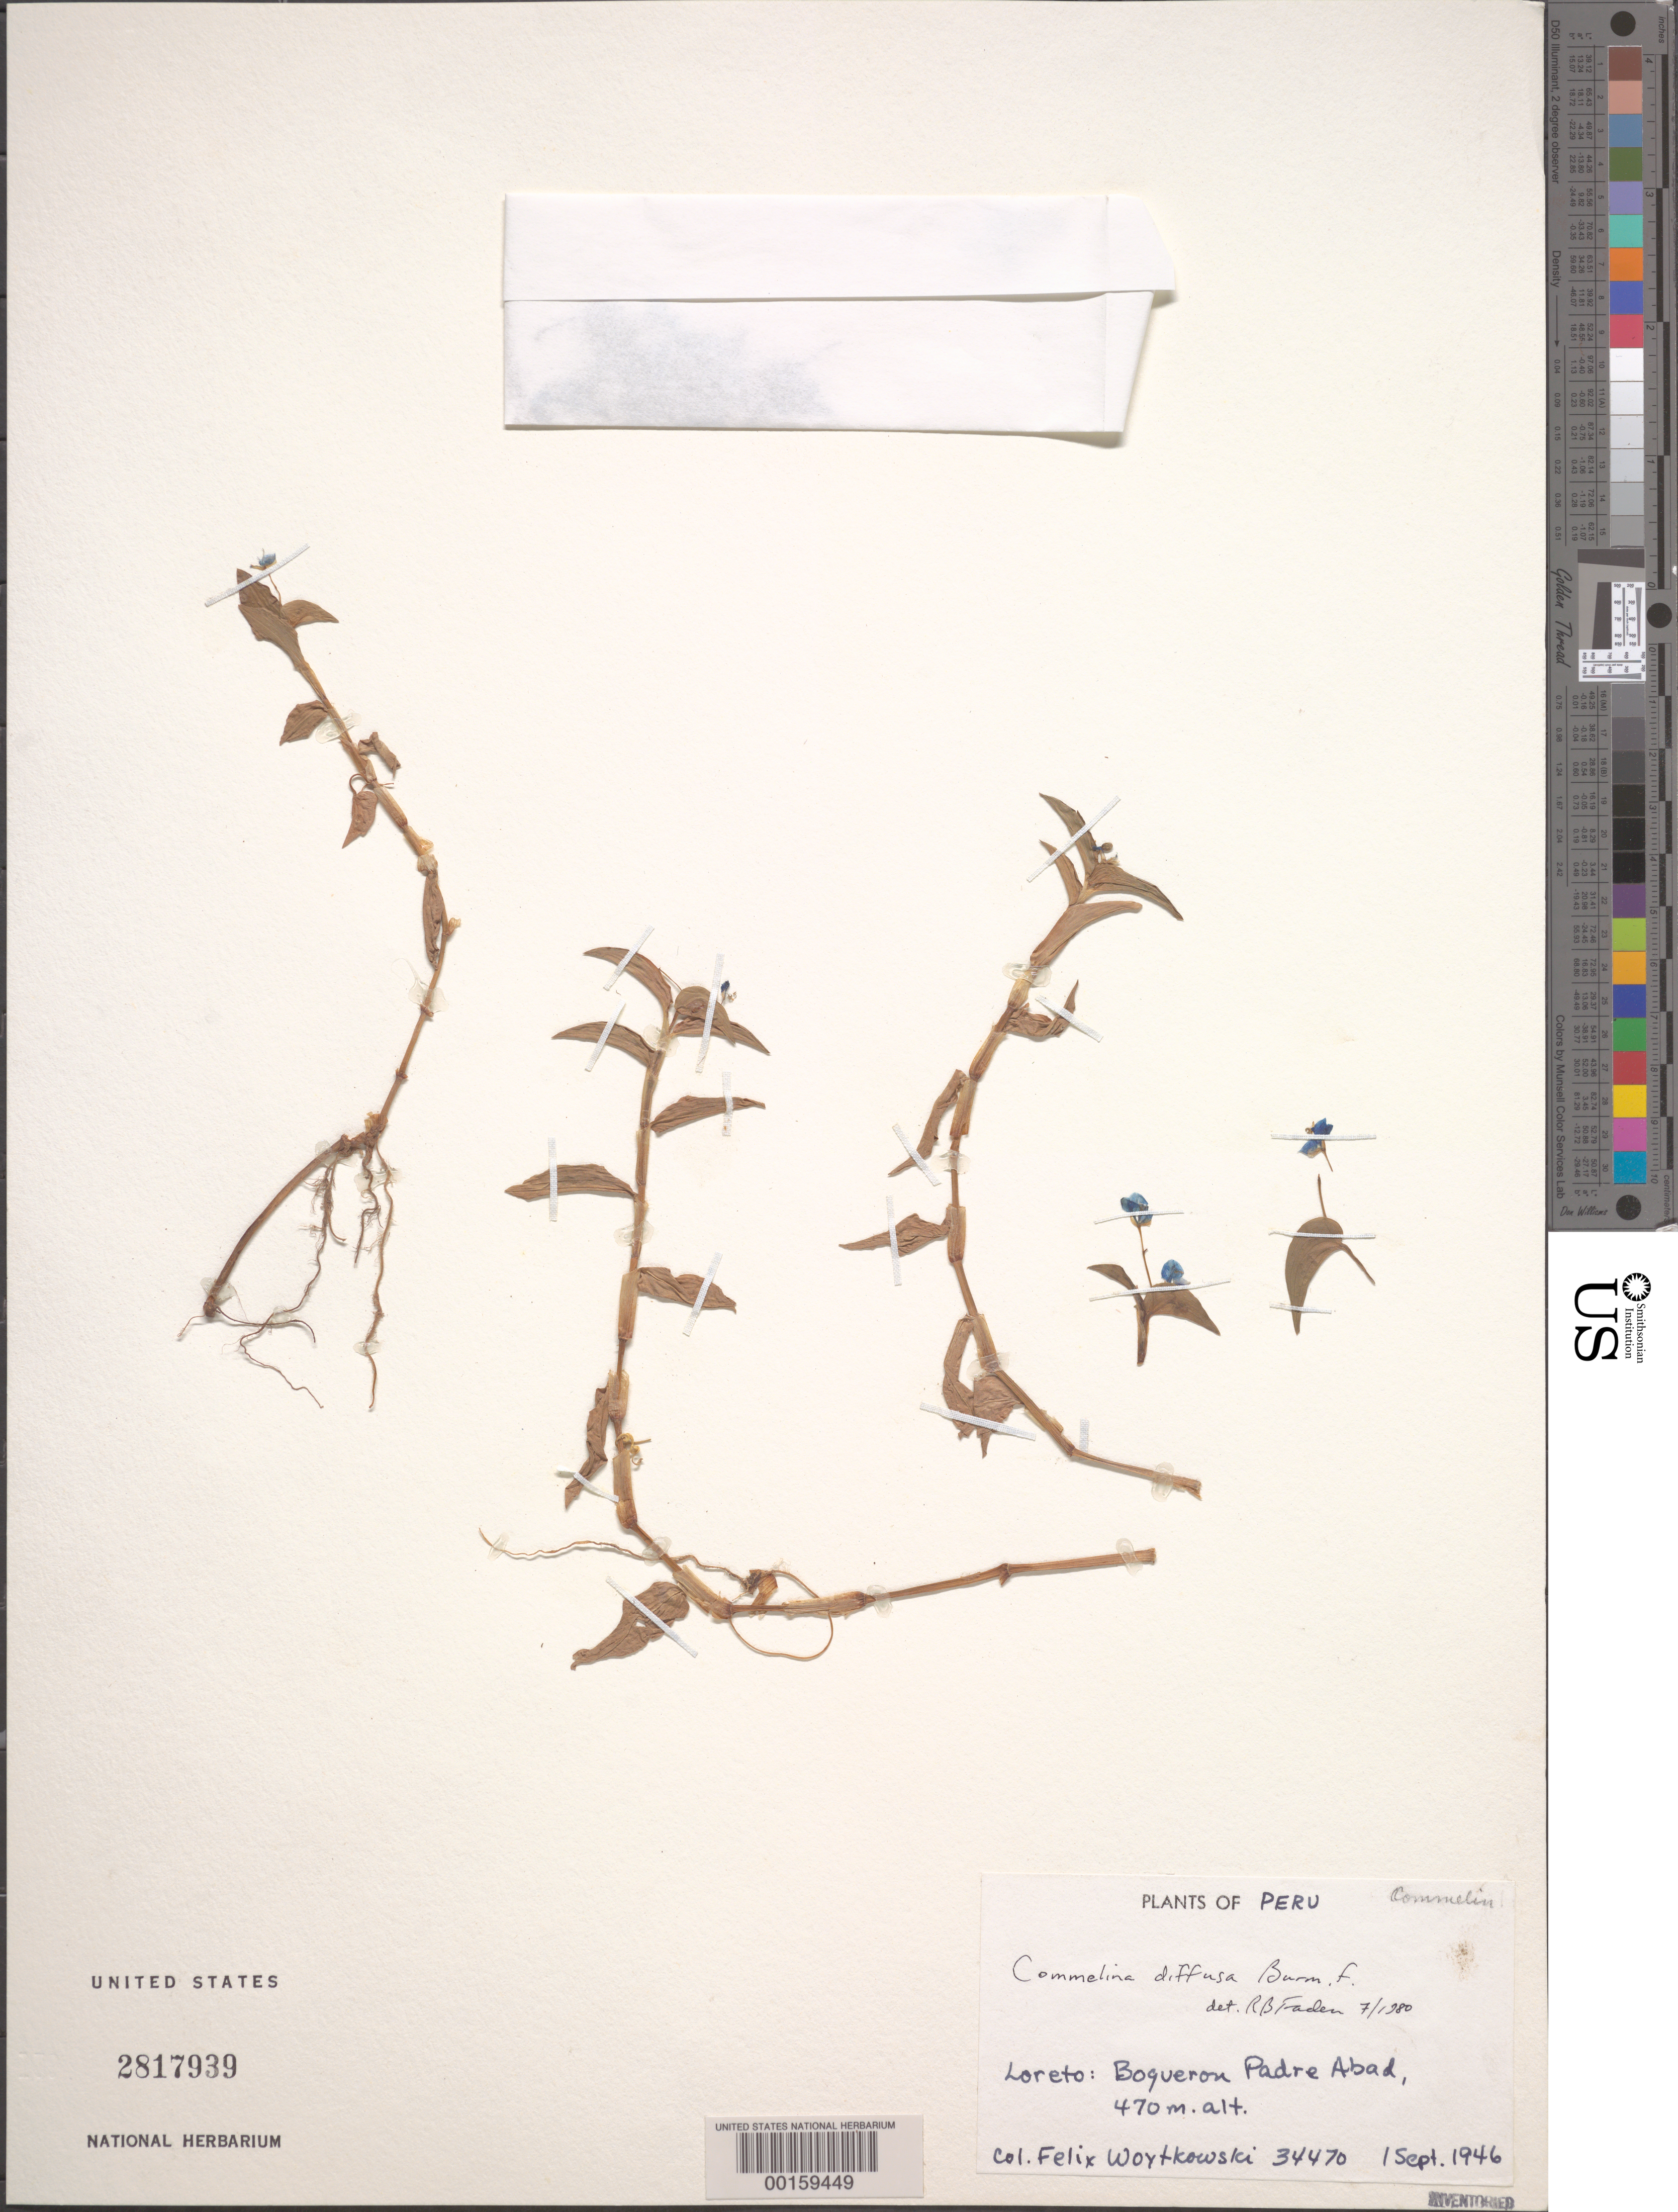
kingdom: Plantae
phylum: Tracheophyta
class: Liliopsida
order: Commelinales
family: Commelinaceae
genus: Commelina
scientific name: Commelina diffusa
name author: Burm. f.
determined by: Faden, Robert B., (US), Smithsonian Institution - National Museum of Natural History (UNITED STATES)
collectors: F. Woytkowski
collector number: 34470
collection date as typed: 01 Sep 1946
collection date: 1946-09-01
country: Peru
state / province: Loreto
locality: Boqueron padre abad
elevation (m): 470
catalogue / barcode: US 2817939